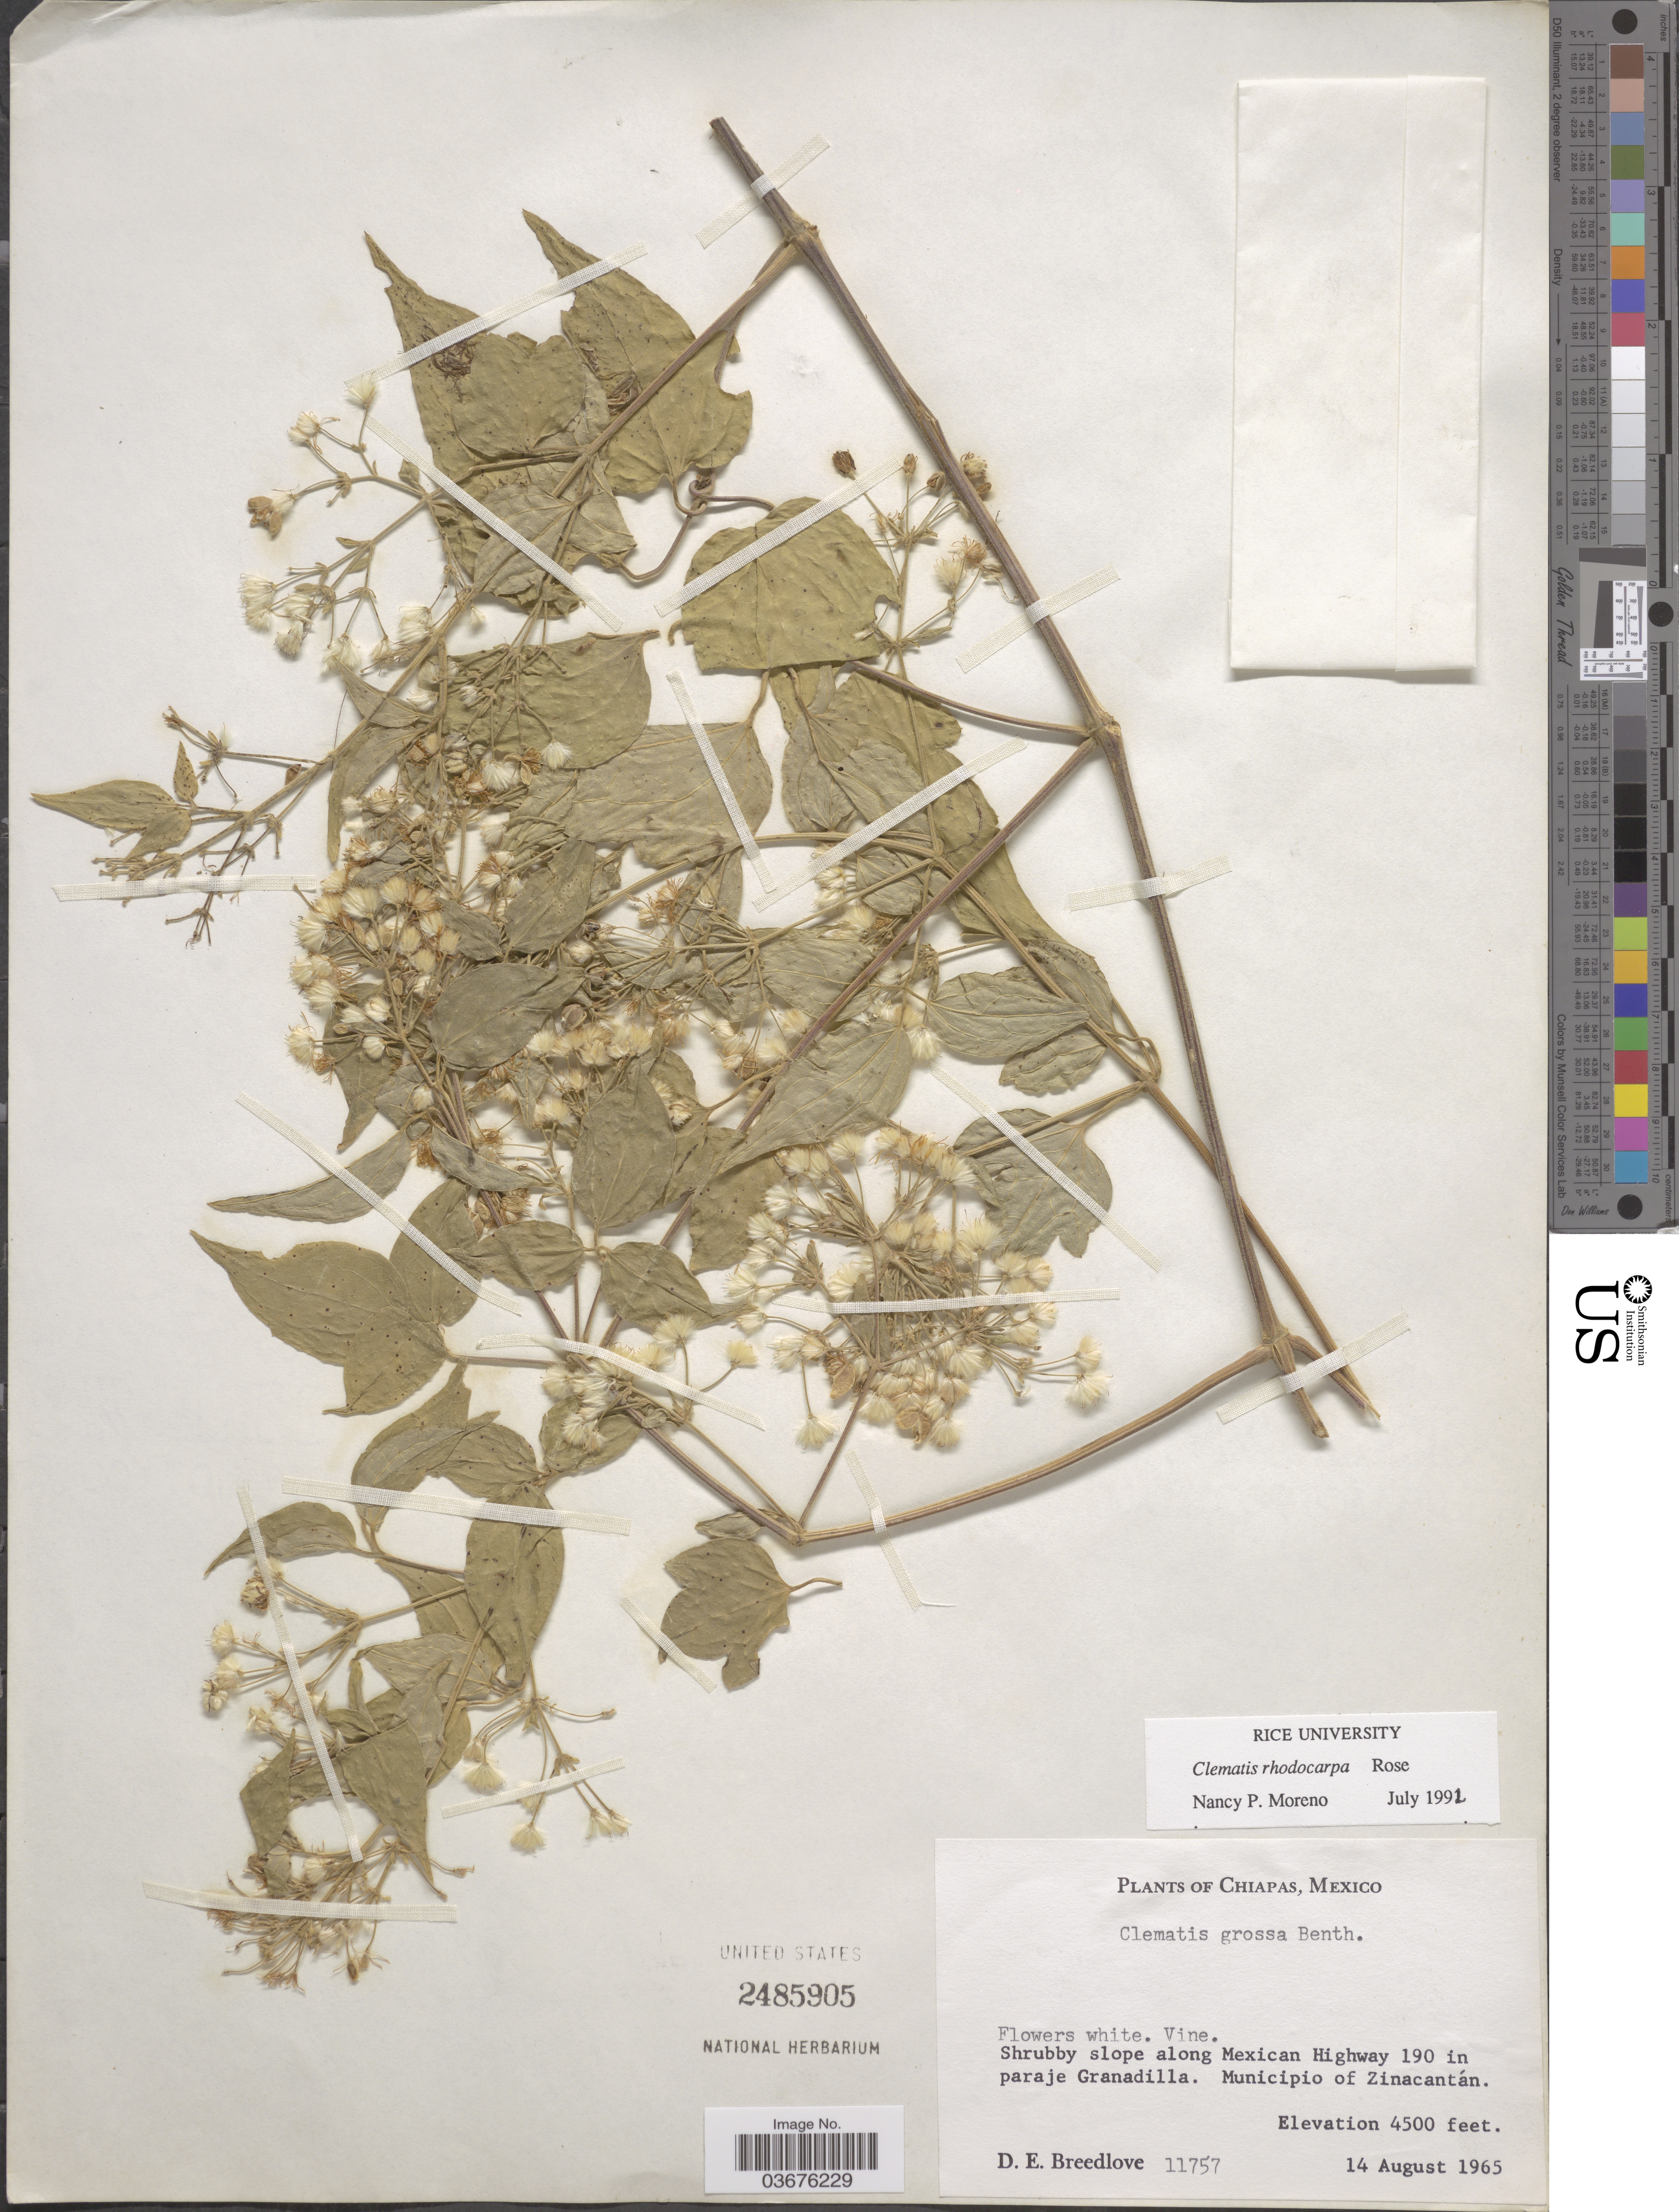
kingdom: Plantae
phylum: Tracheophyta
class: Magnoliopsida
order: Ranunculales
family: Ranunculaceae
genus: Clematis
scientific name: Clematis rhodocarpa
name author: Rose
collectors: D. E. Breedlove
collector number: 11757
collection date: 1965-08-14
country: Mexico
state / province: Chiapas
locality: Shrubby slope along Mexican Highway 190 in paraje Granadilla. Municipio of Zinacantán.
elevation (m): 1372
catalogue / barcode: US 2485905